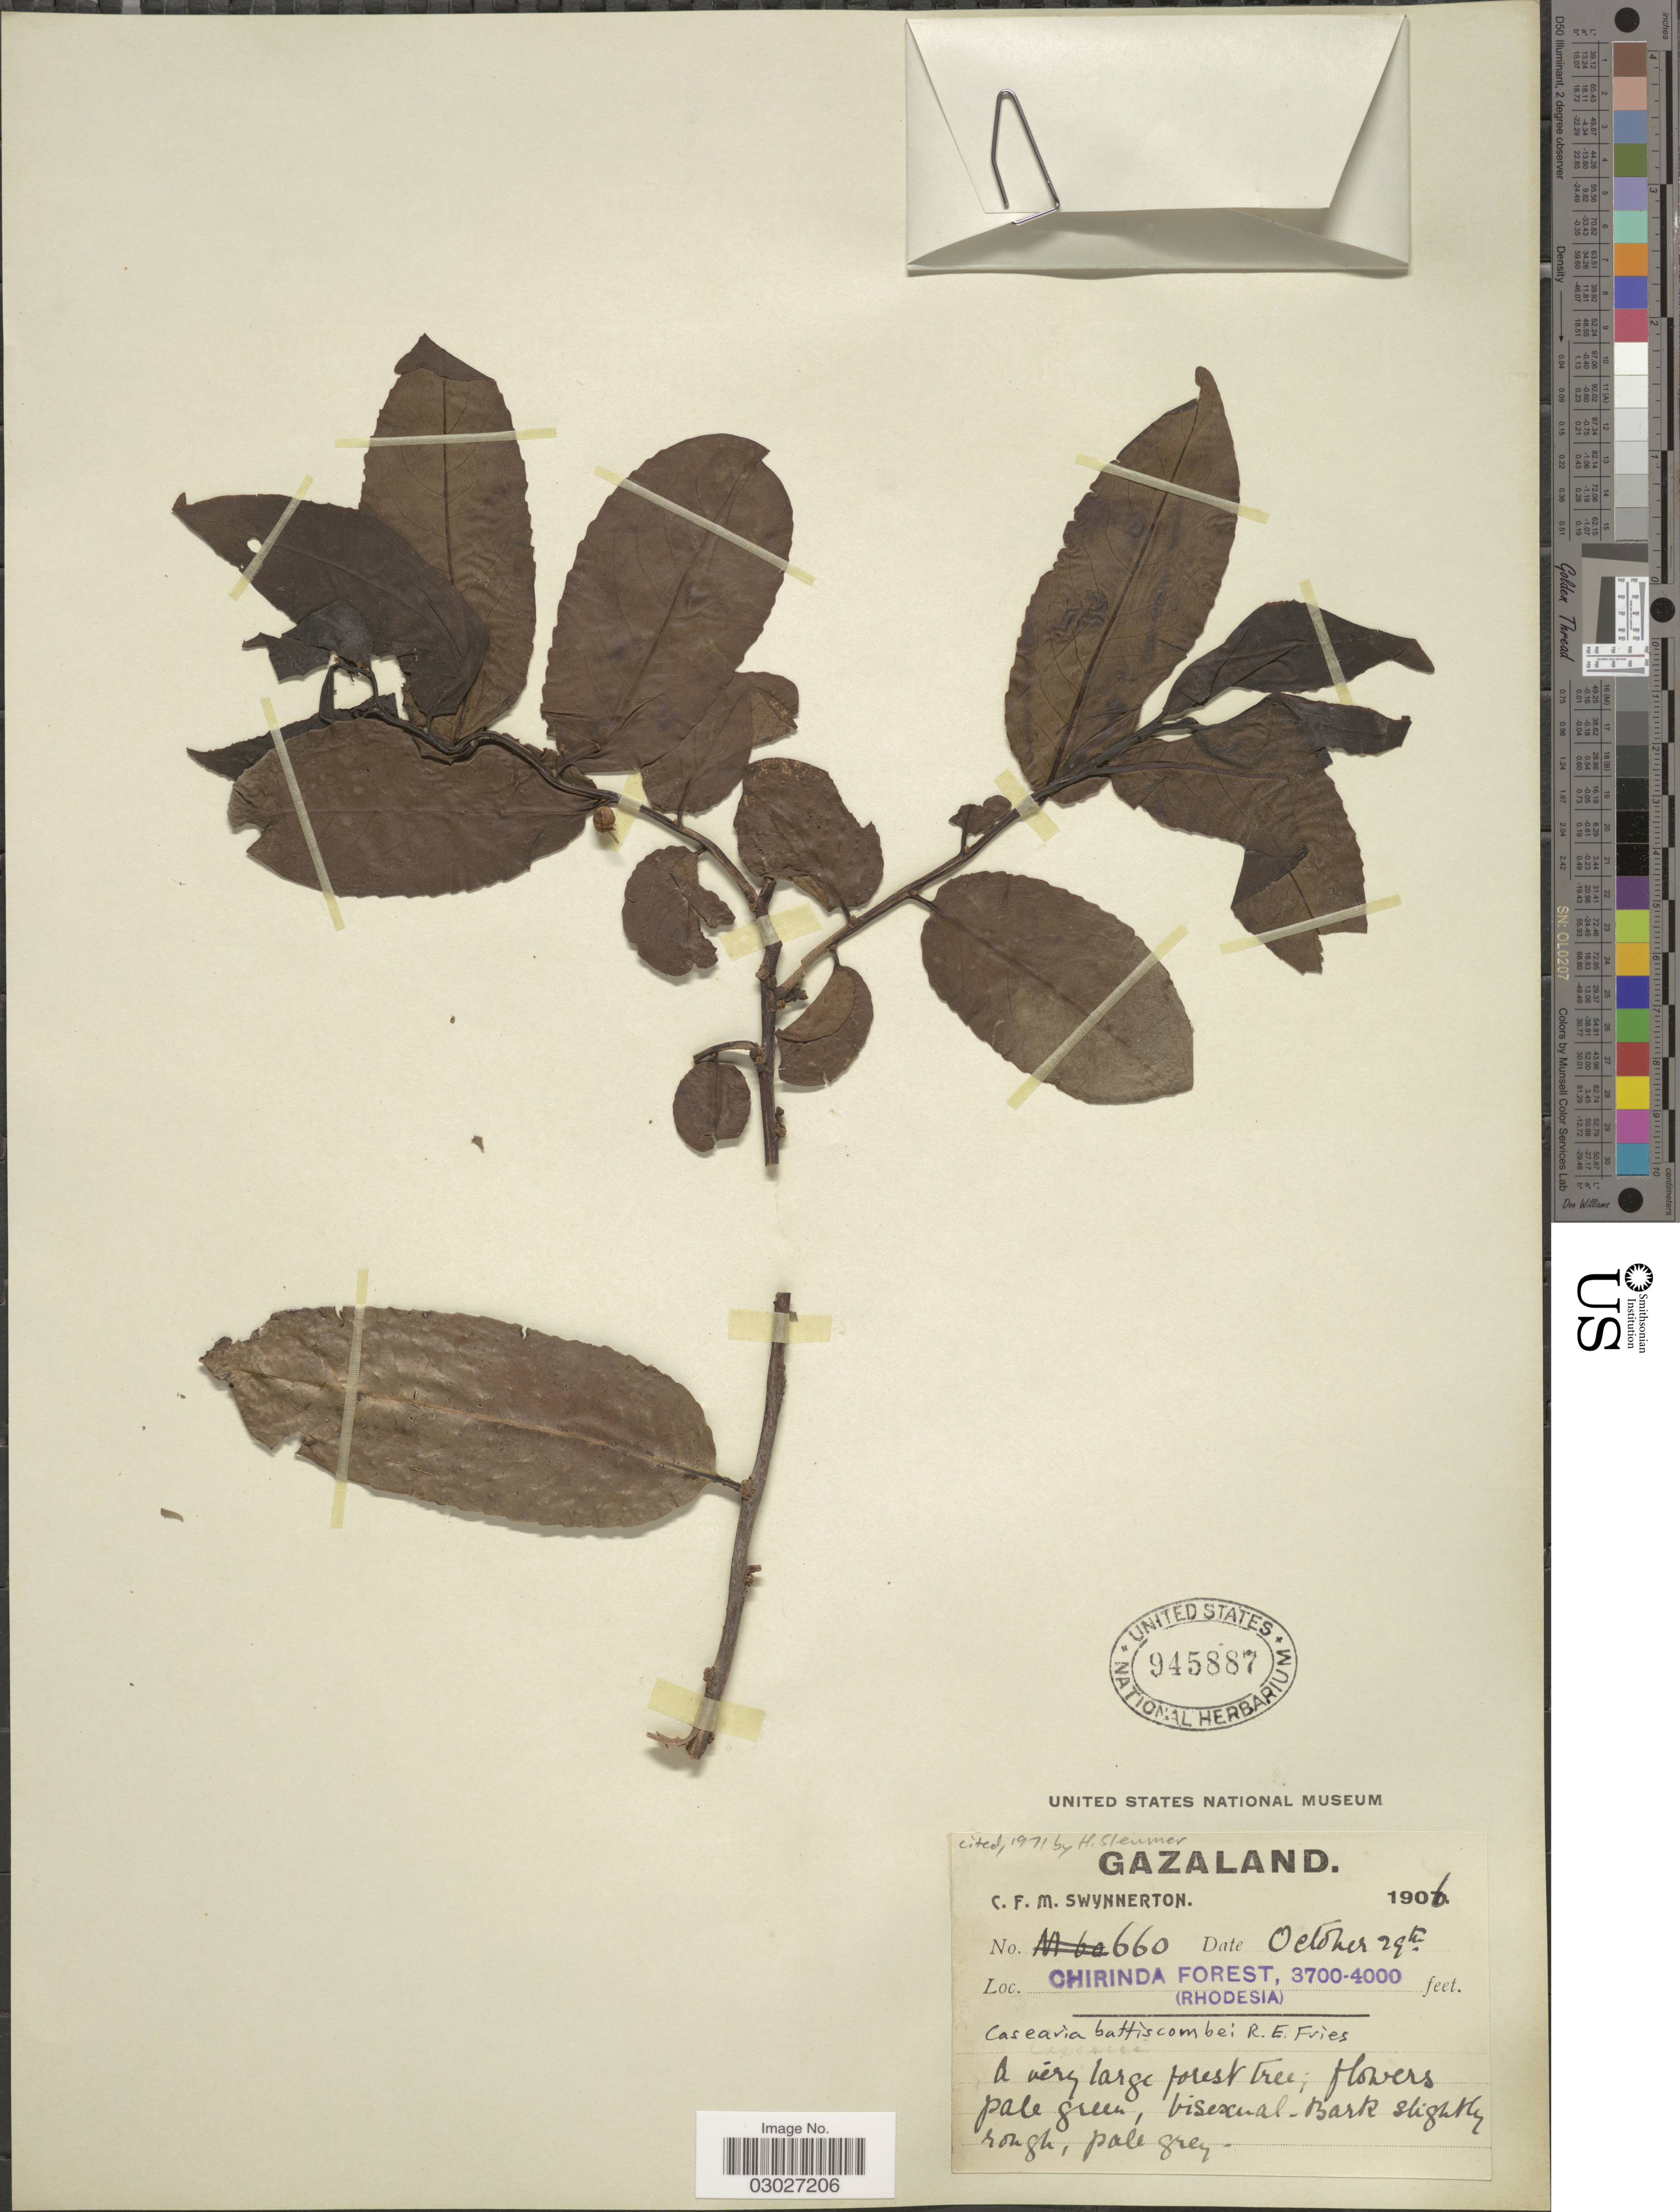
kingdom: Plantae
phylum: Tracheophyta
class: Magnoliopsida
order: Malpighiales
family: Salicaceae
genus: Casearia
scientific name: Casearia battiscombei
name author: R.E. Fr.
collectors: C. Swynnerton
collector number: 660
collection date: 1906-10-29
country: Zimbabwe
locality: Gazaland. Chirinda Forest (Rhodesia).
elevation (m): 1128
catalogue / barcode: US 945887